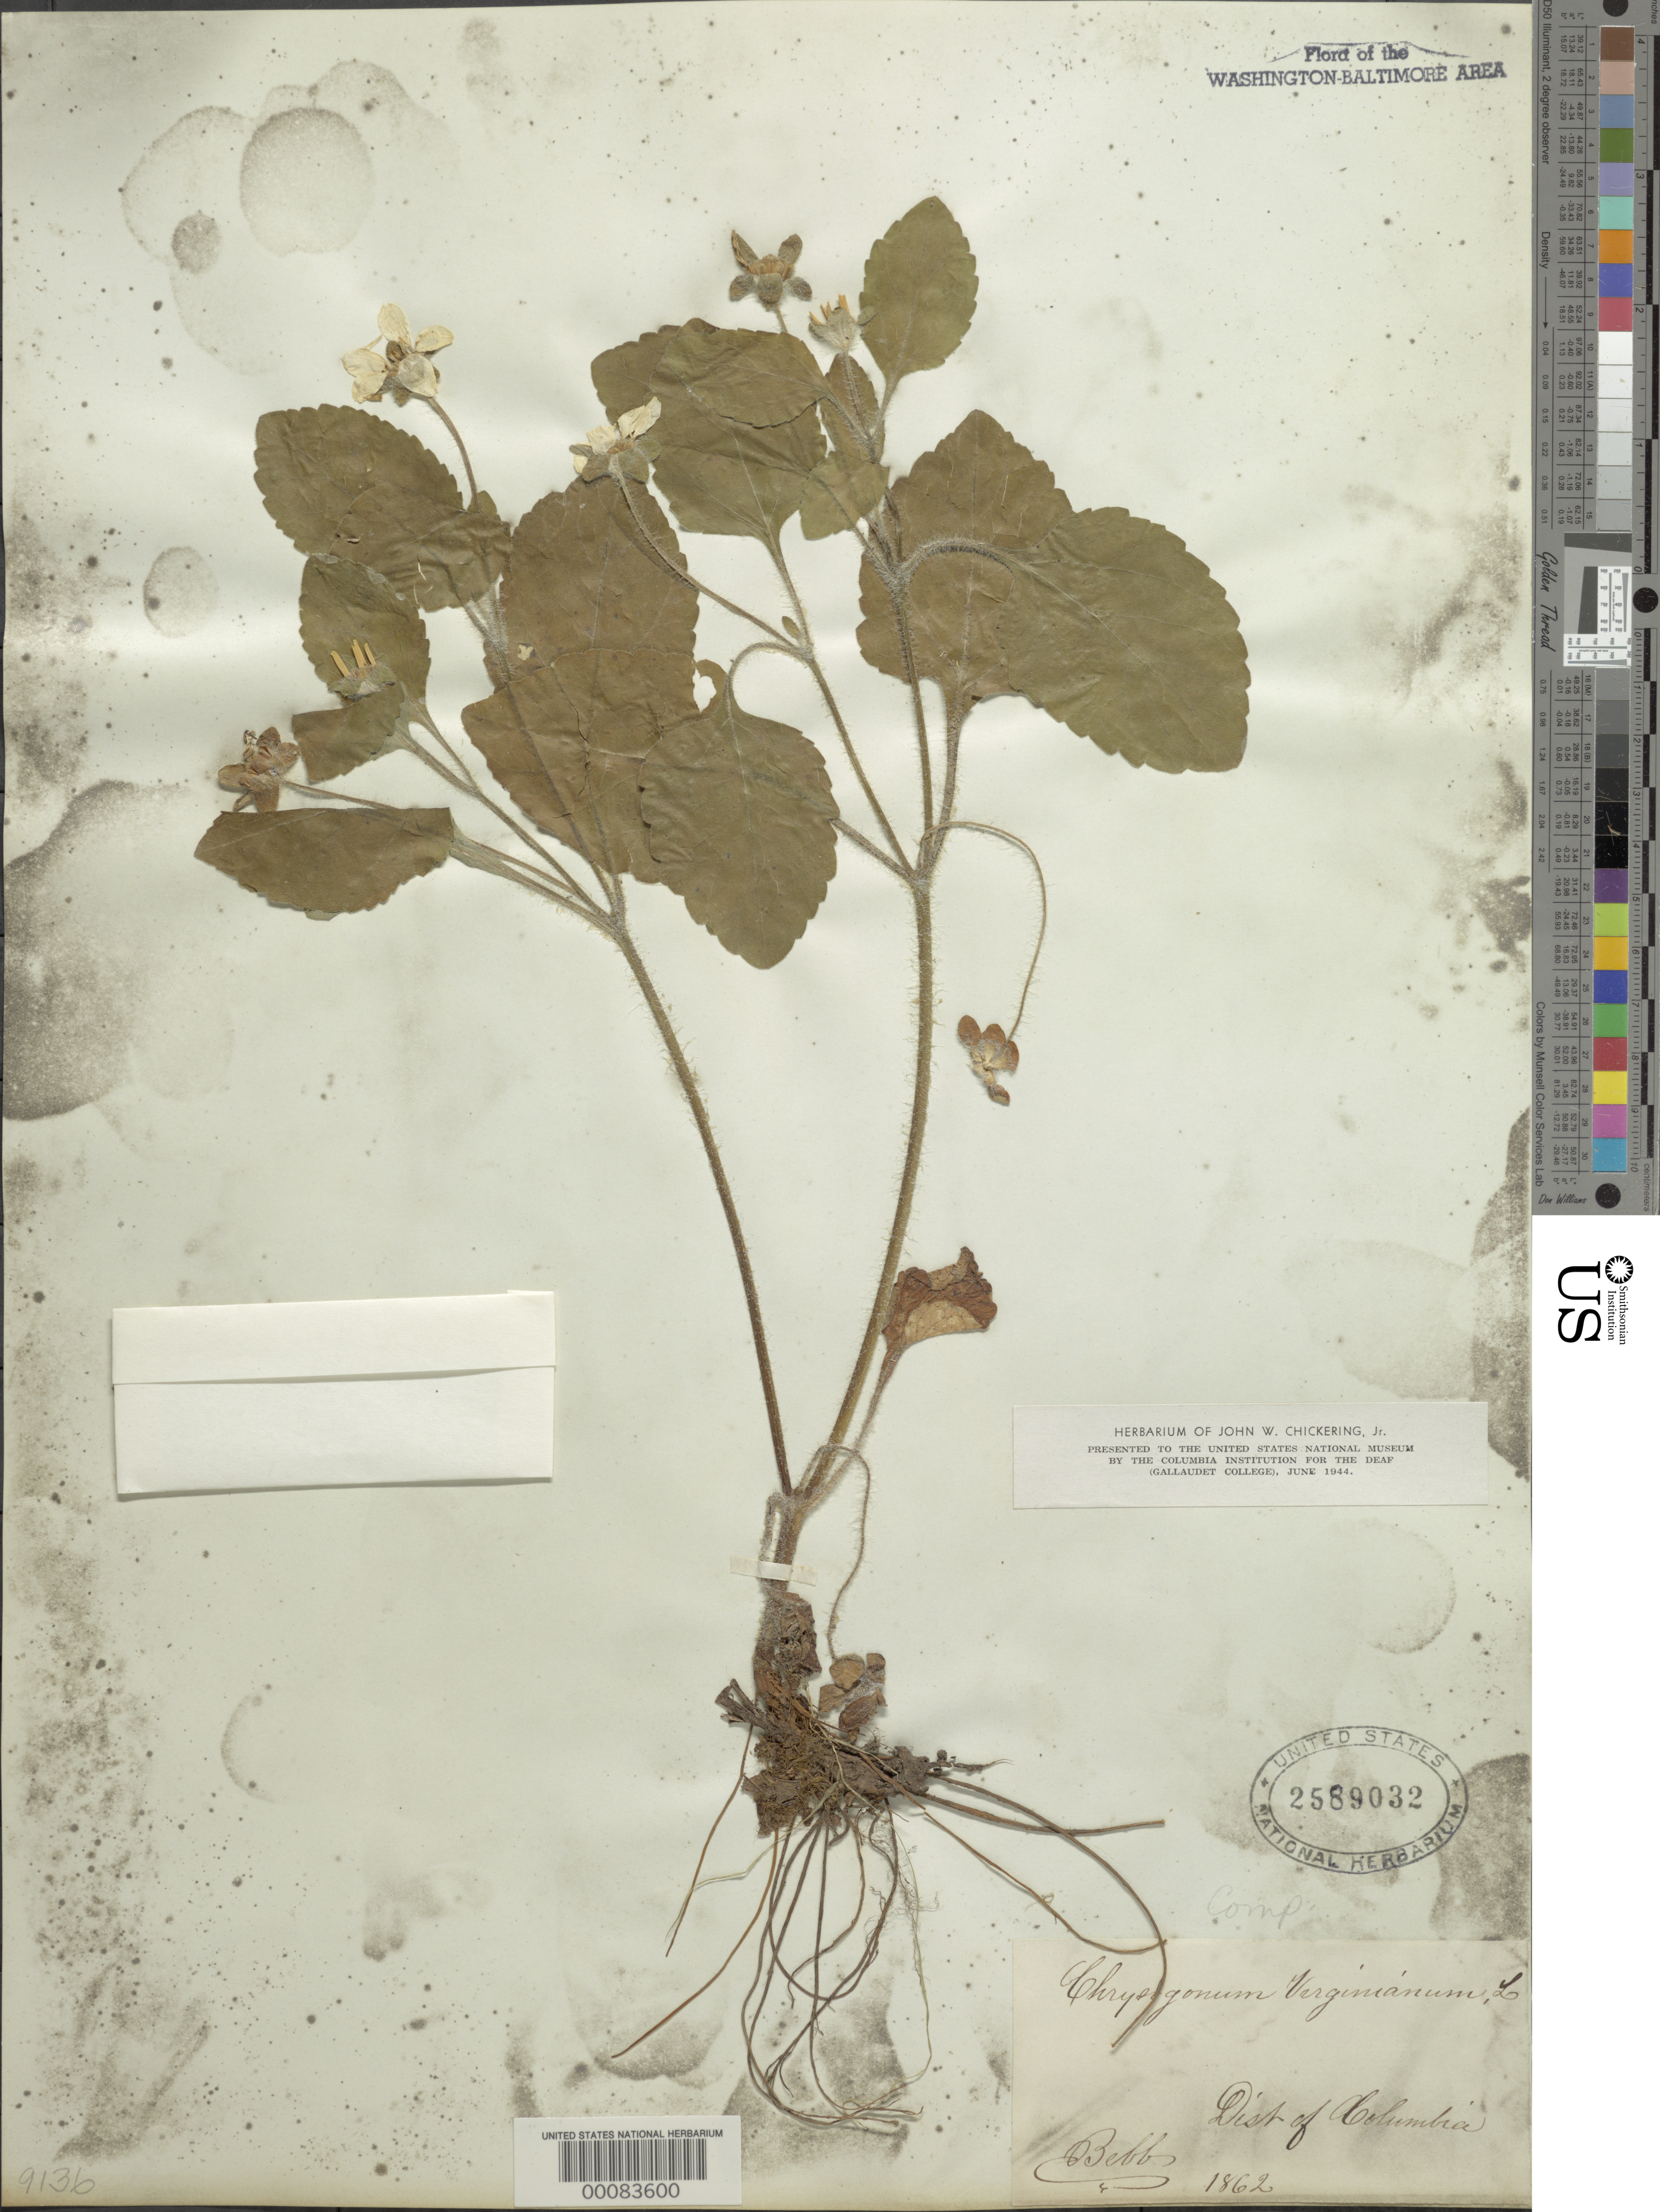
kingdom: Plantae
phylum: Tracheophyta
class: Magnoliopsida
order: Asterales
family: Asteraceae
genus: Chrysogonum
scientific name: Chrysogonum virginianum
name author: L.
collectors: M. Bebb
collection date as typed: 1869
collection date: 1869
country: United States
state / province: District of Columbia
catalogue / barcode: US 2589032